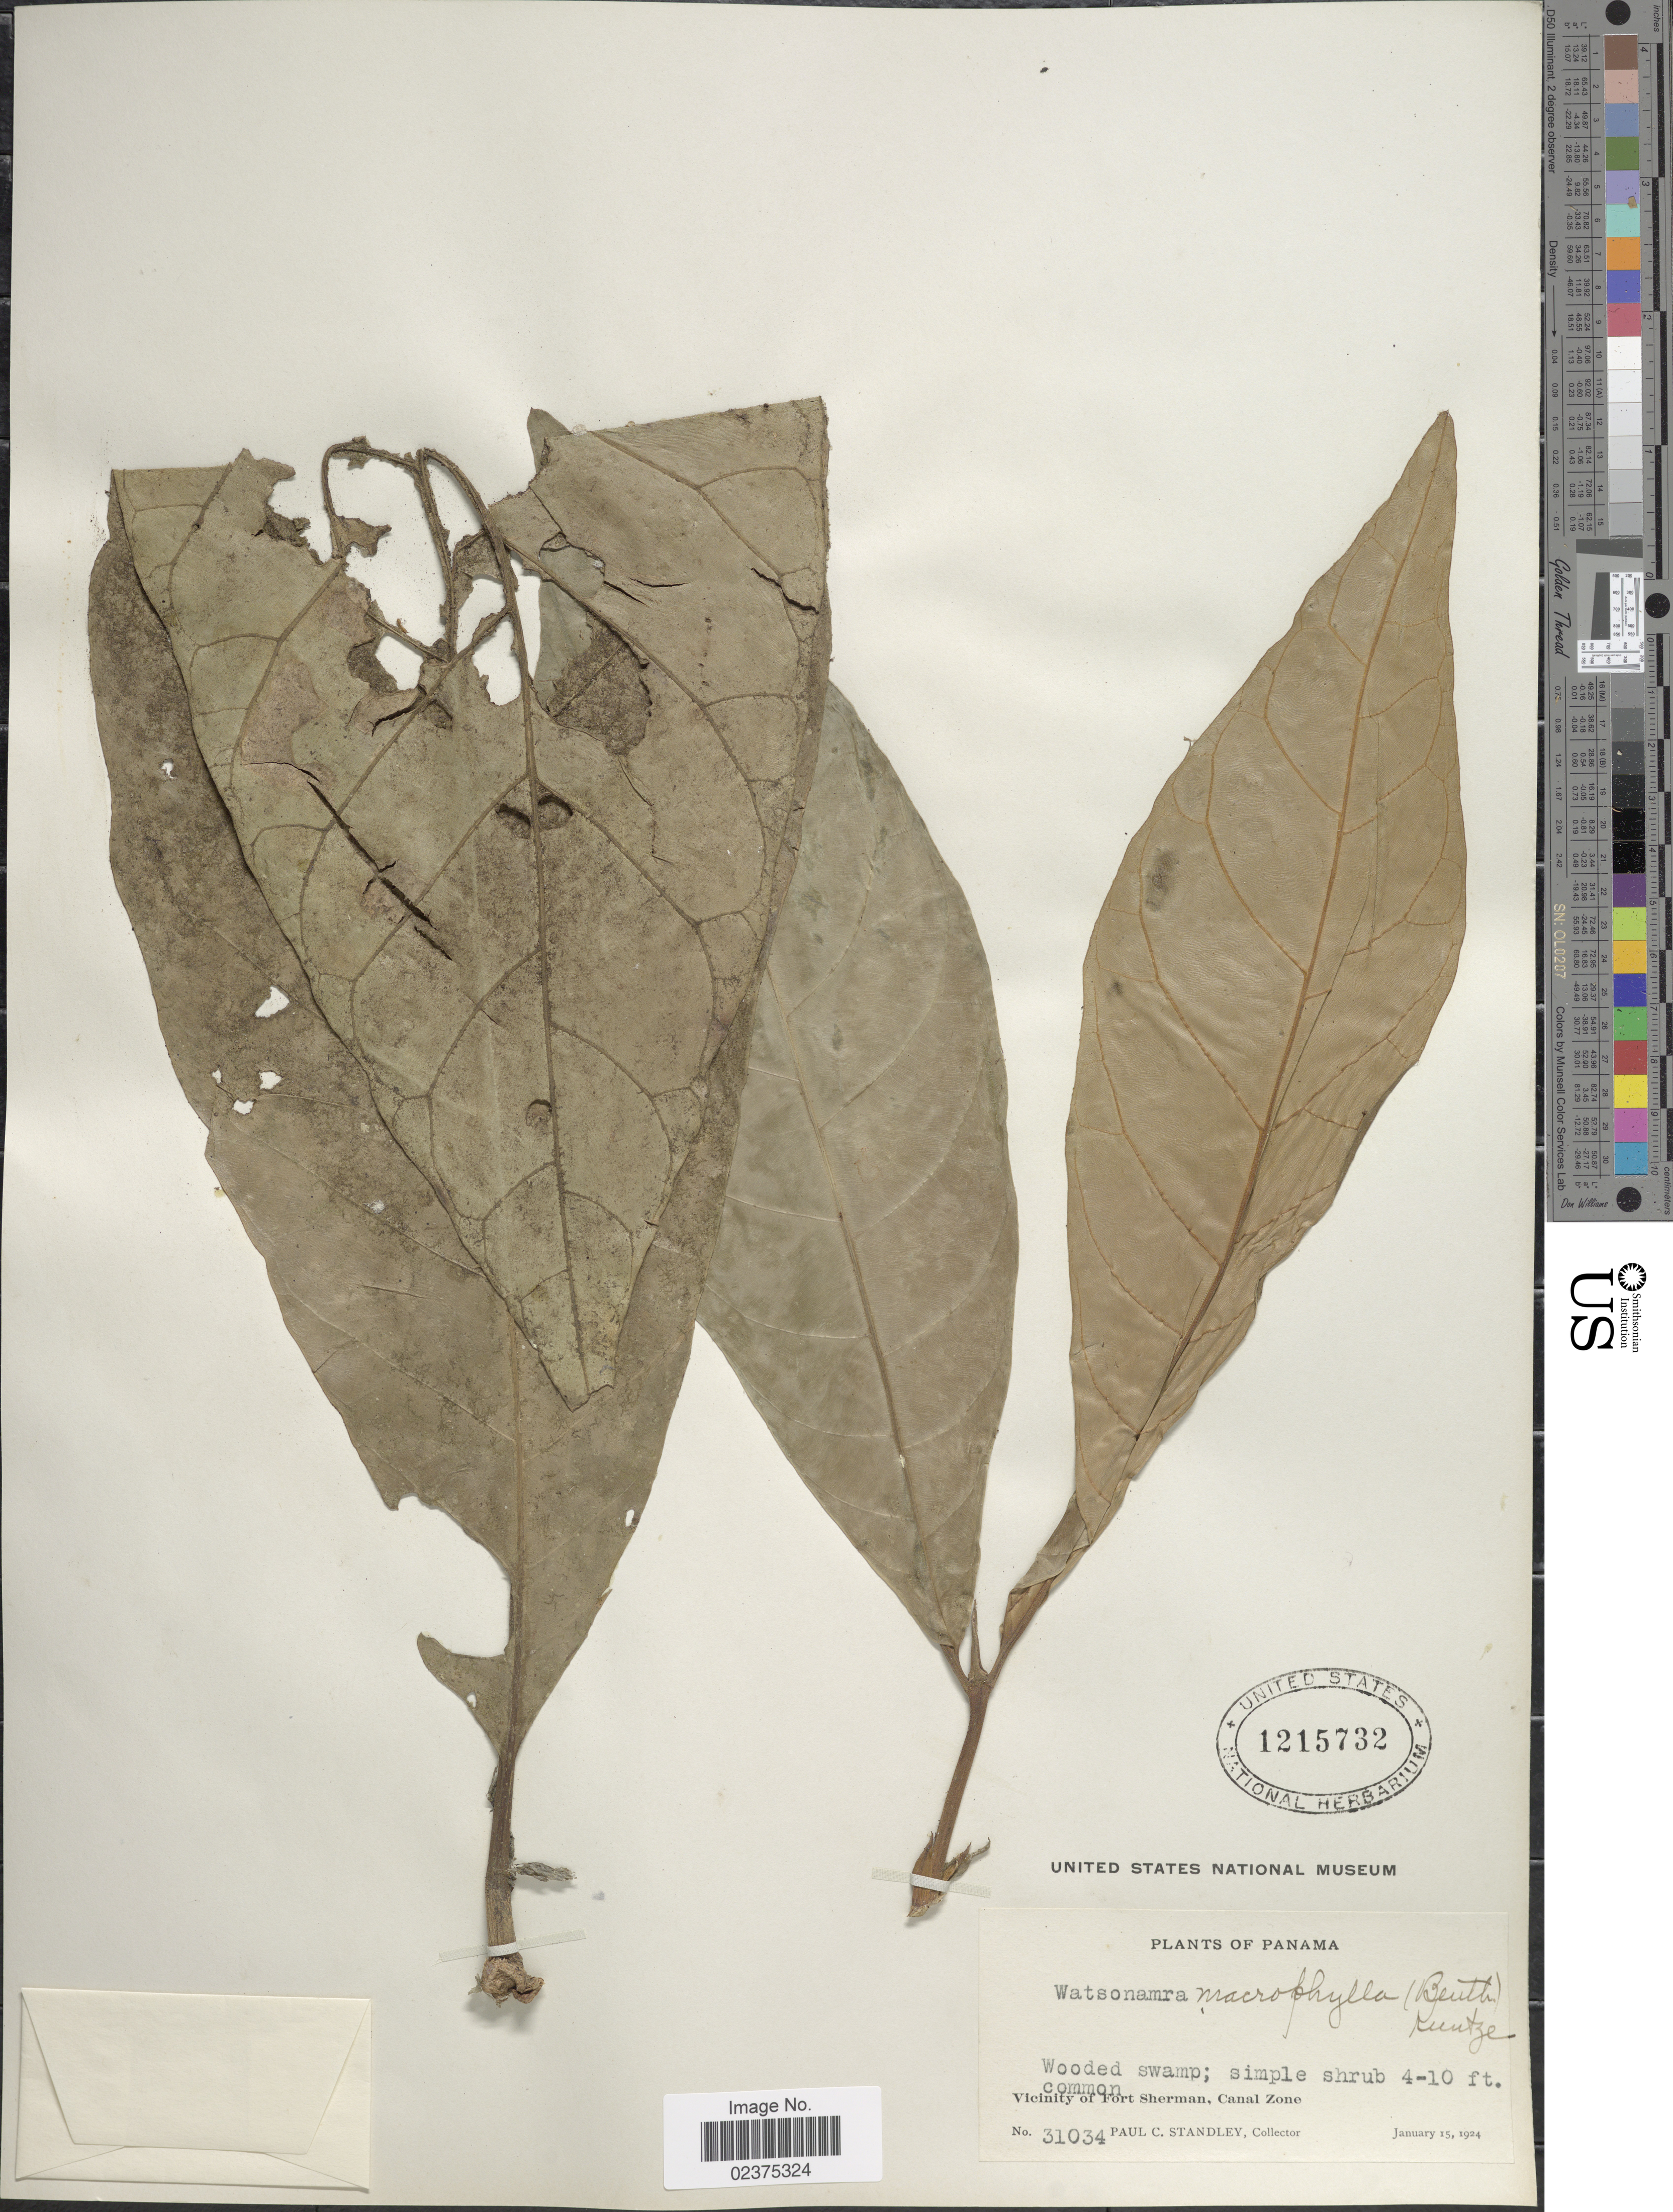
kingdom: Plantae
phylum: Tracheophyta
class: Magnoliopsida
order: Gentianales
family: Rubiaceae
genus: Pentagonia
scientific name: Pentagonia macrophylla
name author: Benth.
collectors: P. C. Standley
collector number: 31034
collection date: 1924-01-15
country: Panama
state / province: Colón / Panamá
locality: Vicinity of Fort Sherman, Canal Zone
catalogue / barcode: US 1215732